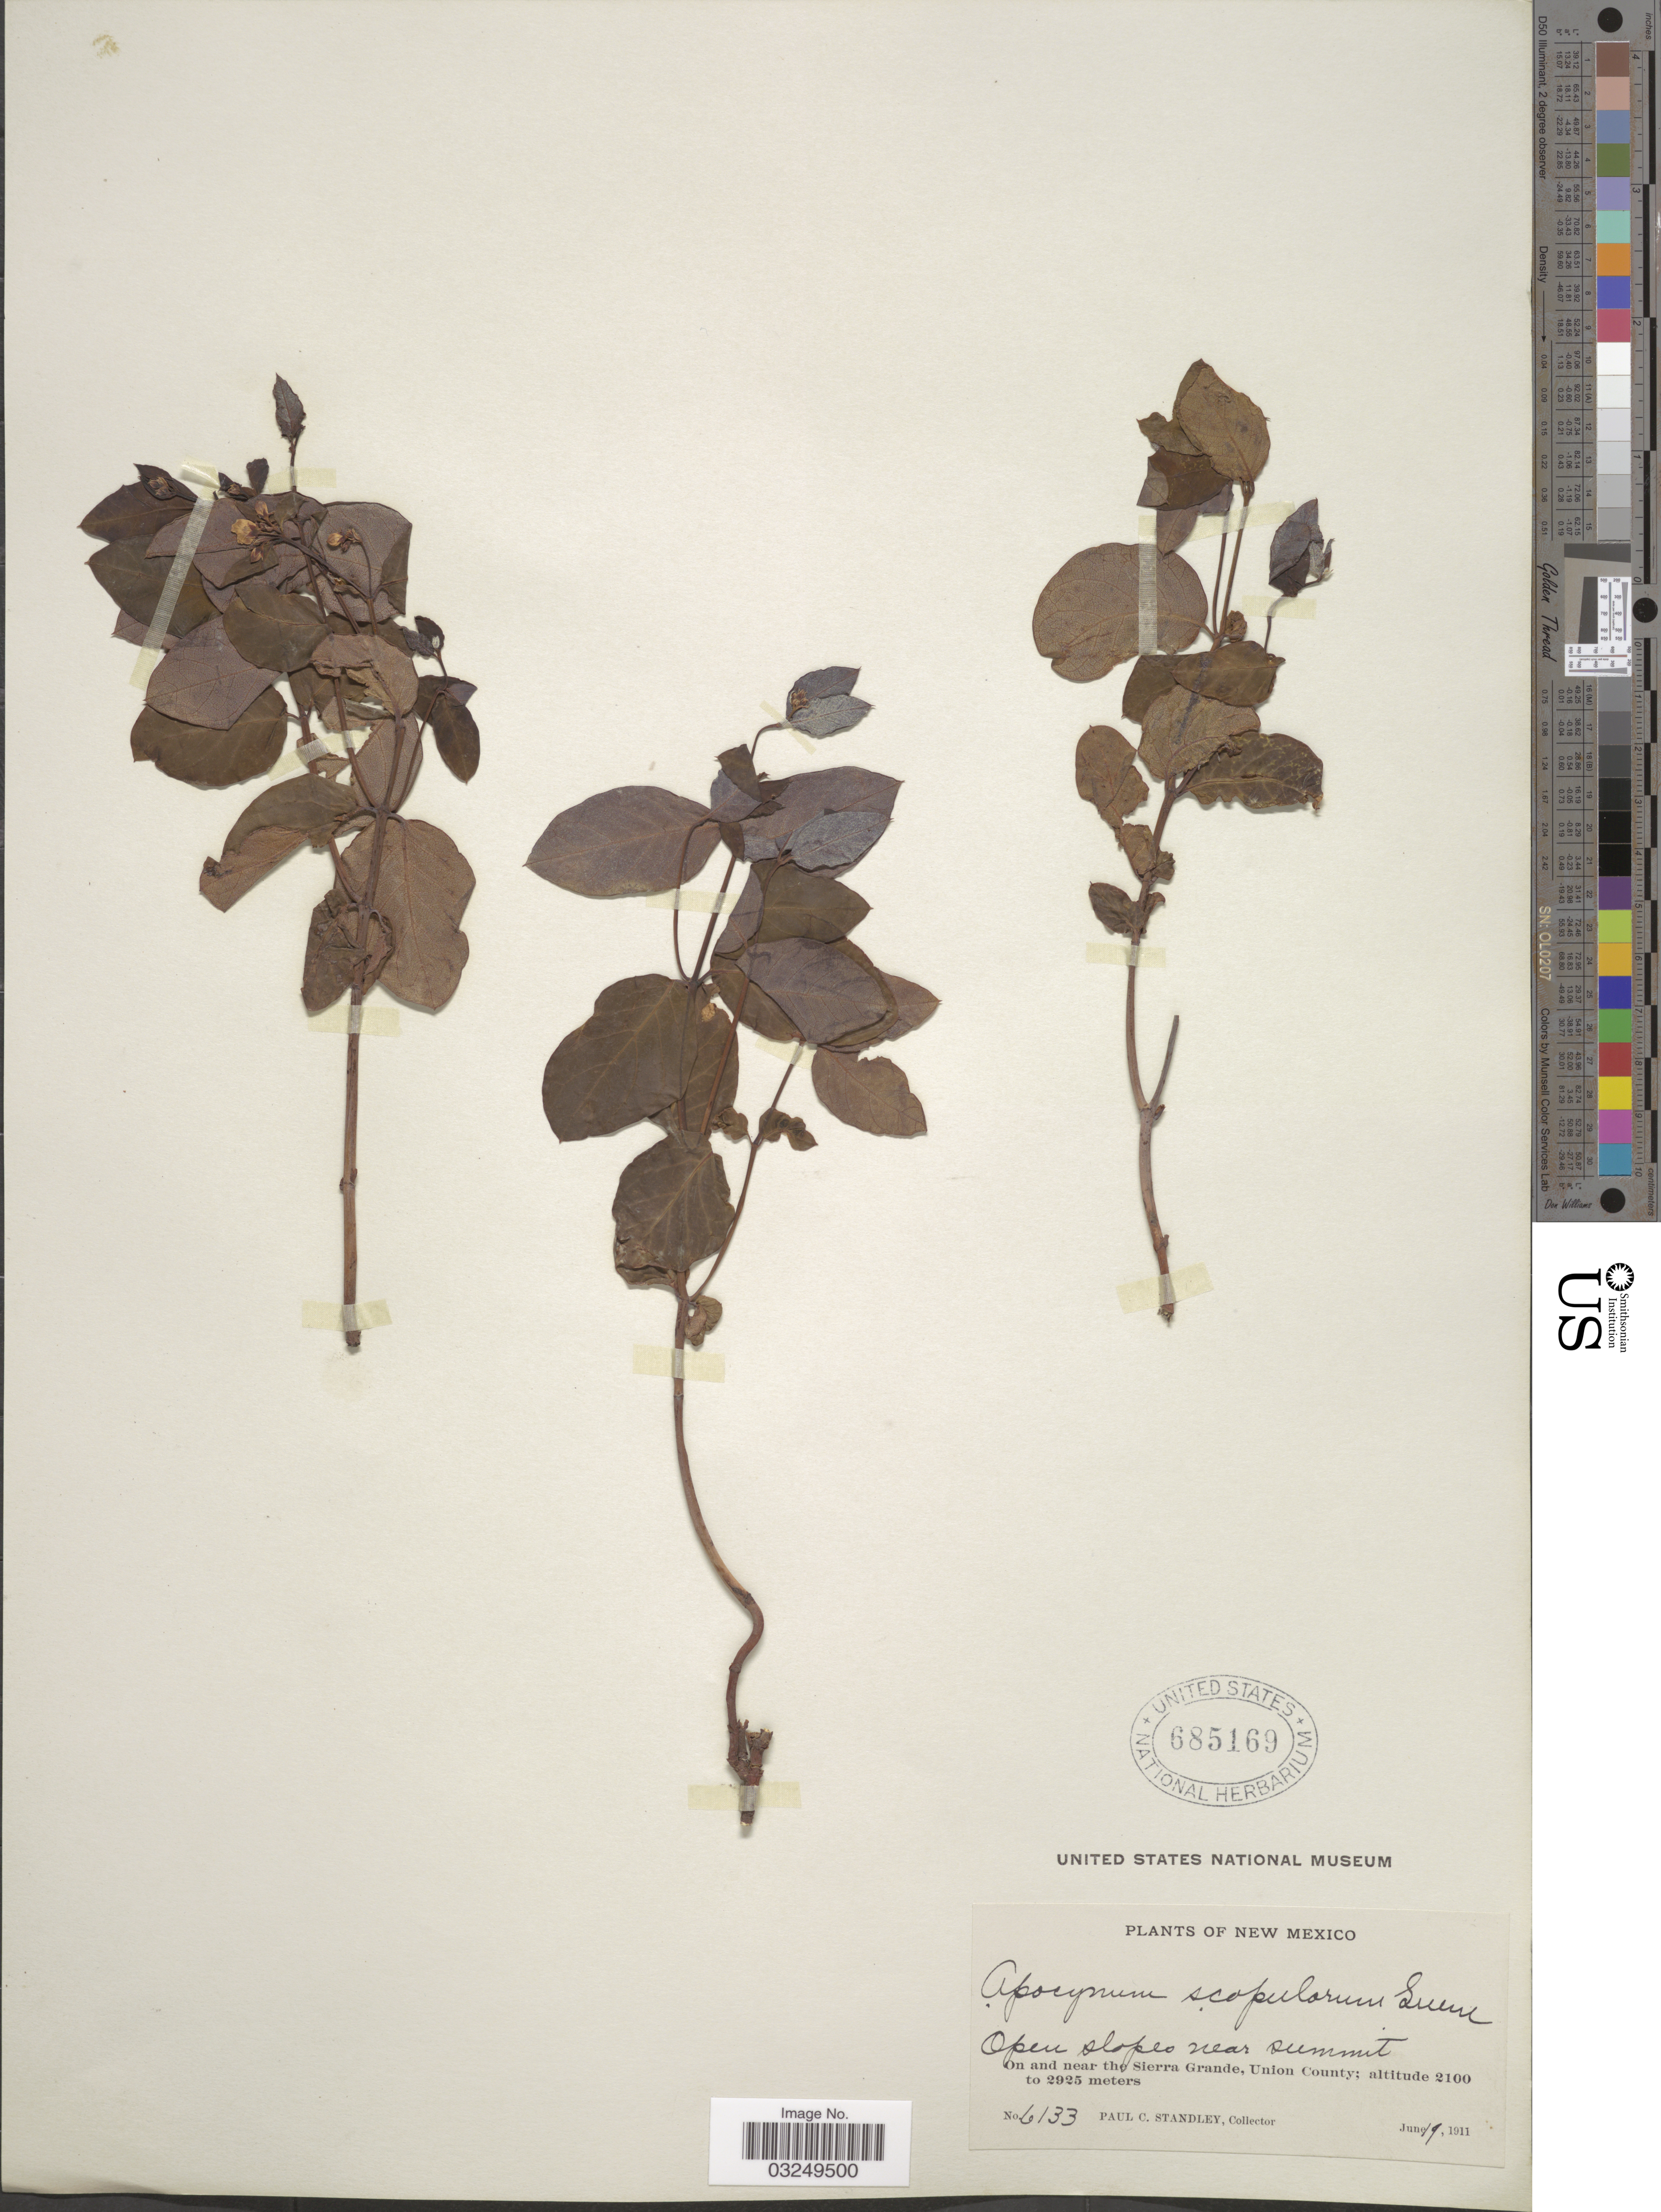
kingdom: Plantae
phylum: Tracheophyta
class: Magnoliopsida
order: Gentianales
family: Apocynaceae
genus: Apocynum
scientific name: Apocynum androsaemifolium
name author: L.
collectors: P. C. Standley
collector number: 6133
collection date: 1911-06-19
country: United States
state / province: New Mexico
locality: On and near the Sierra Grande, Union County.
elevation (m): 2100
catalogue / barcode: US 685169